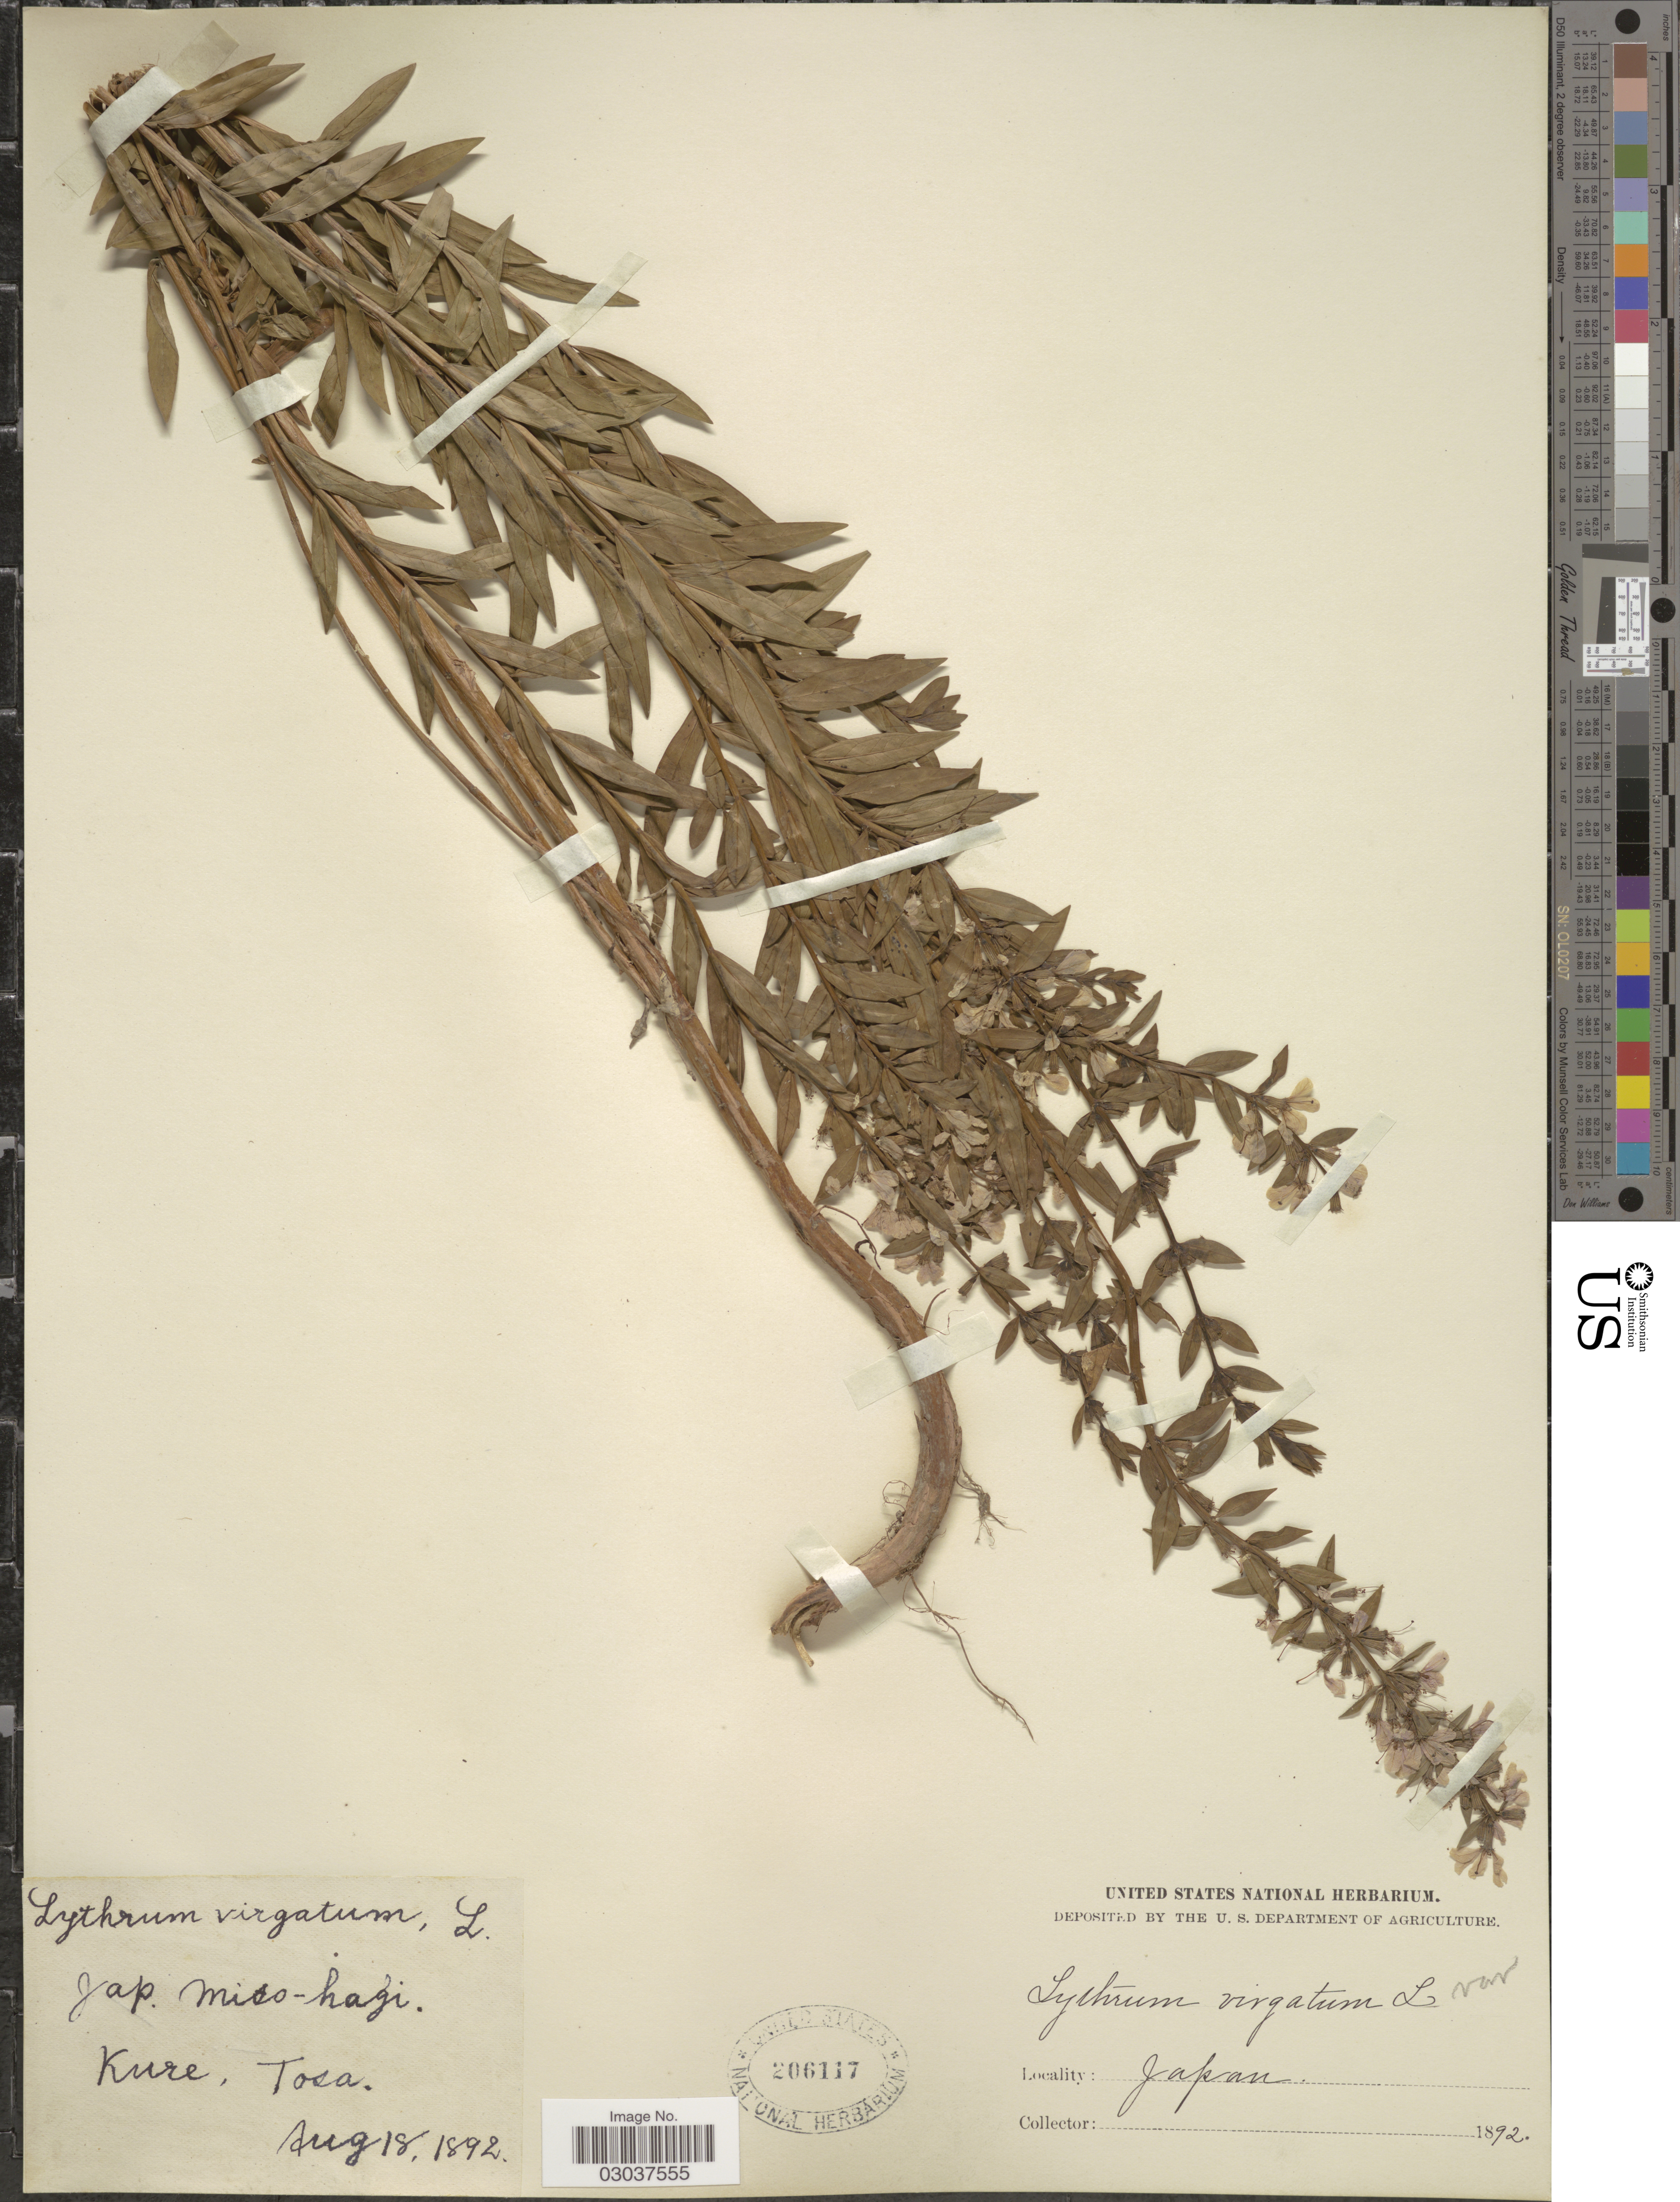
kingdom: Plantae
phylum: Tracheophyta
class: Magnoliopsida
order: Myrtales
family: Lythraceae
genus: Lythrum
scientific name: Lythrum virgatum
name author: L.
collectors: ex herb. United States National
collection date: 1892-08-18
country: Japan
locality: Kure, Tosa.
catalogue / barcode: US 206117